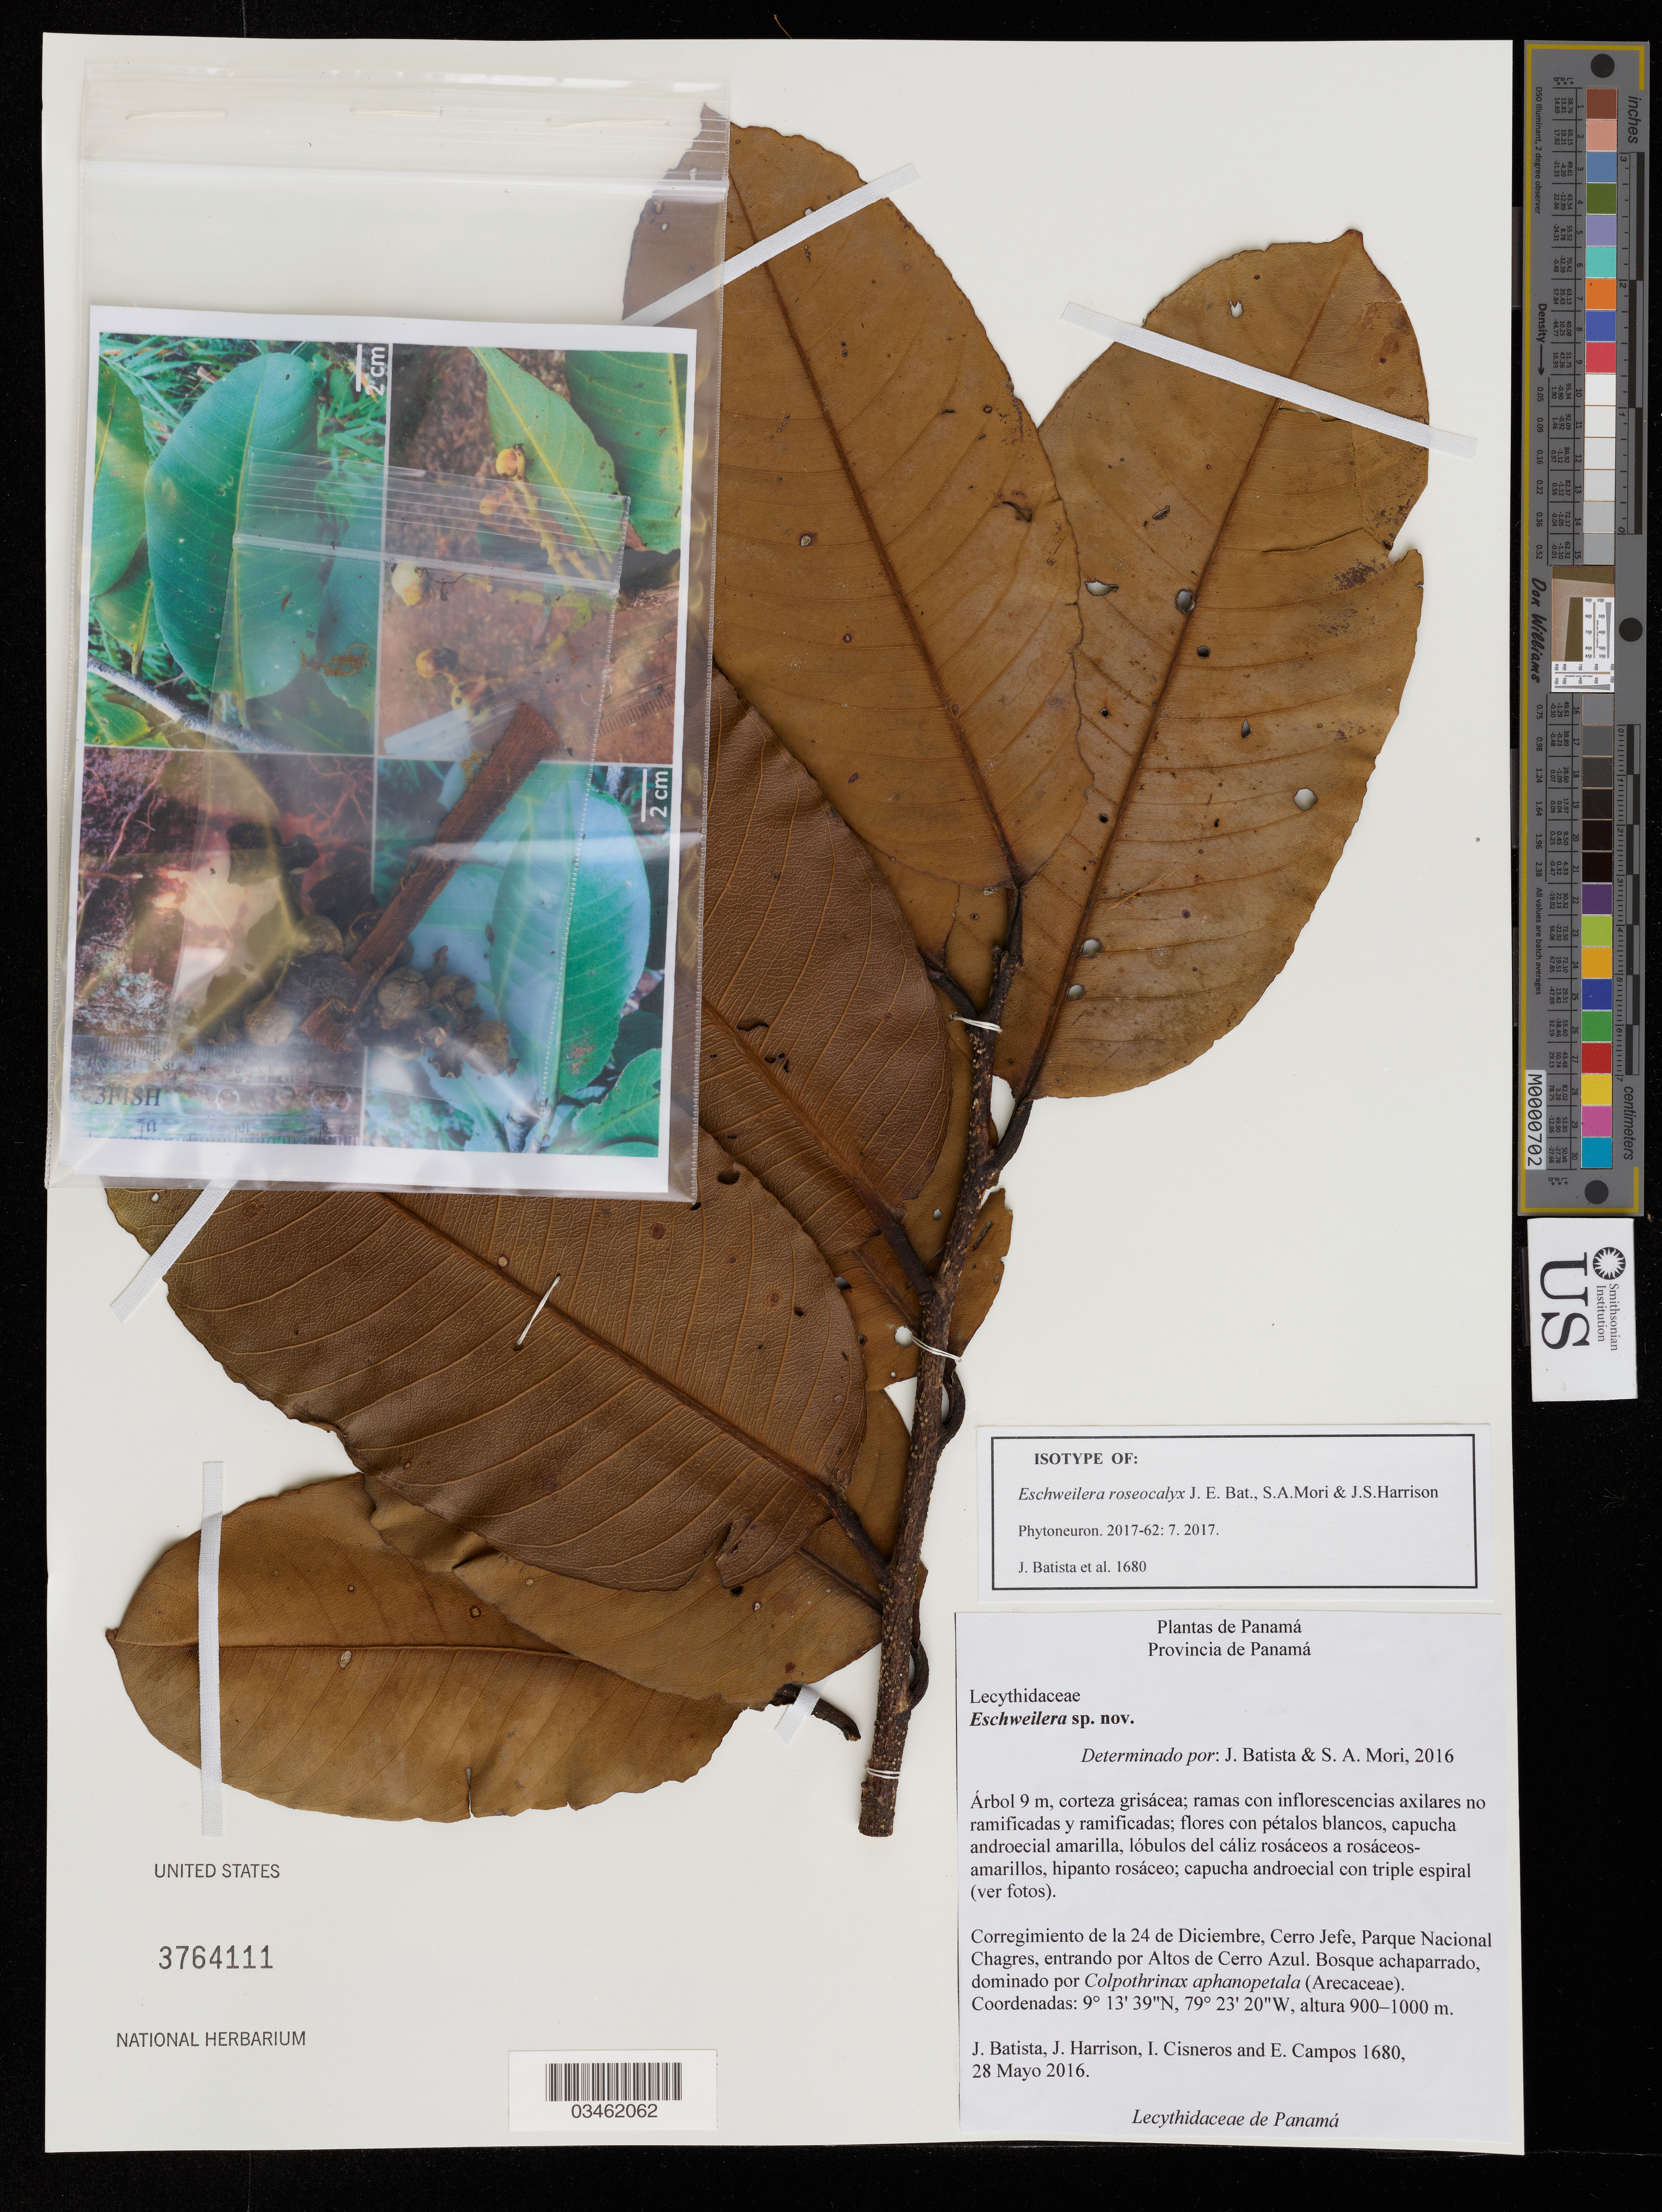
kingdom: Plantae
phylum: Tracheophyta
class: Magnoliopsida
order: Ericales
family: Lecythidaceae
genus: Eschweilera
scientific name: Eschweilera roseocalyx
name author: J.E. Bat. et al.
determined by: Batista G., J. E.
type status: Isotype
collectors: J. Batista G., J. Harrison, I. Cisneros & E. Campos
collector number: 1680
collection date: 2016-05-28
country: Panama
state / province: Panama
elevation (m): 900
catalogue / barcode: US 3764111